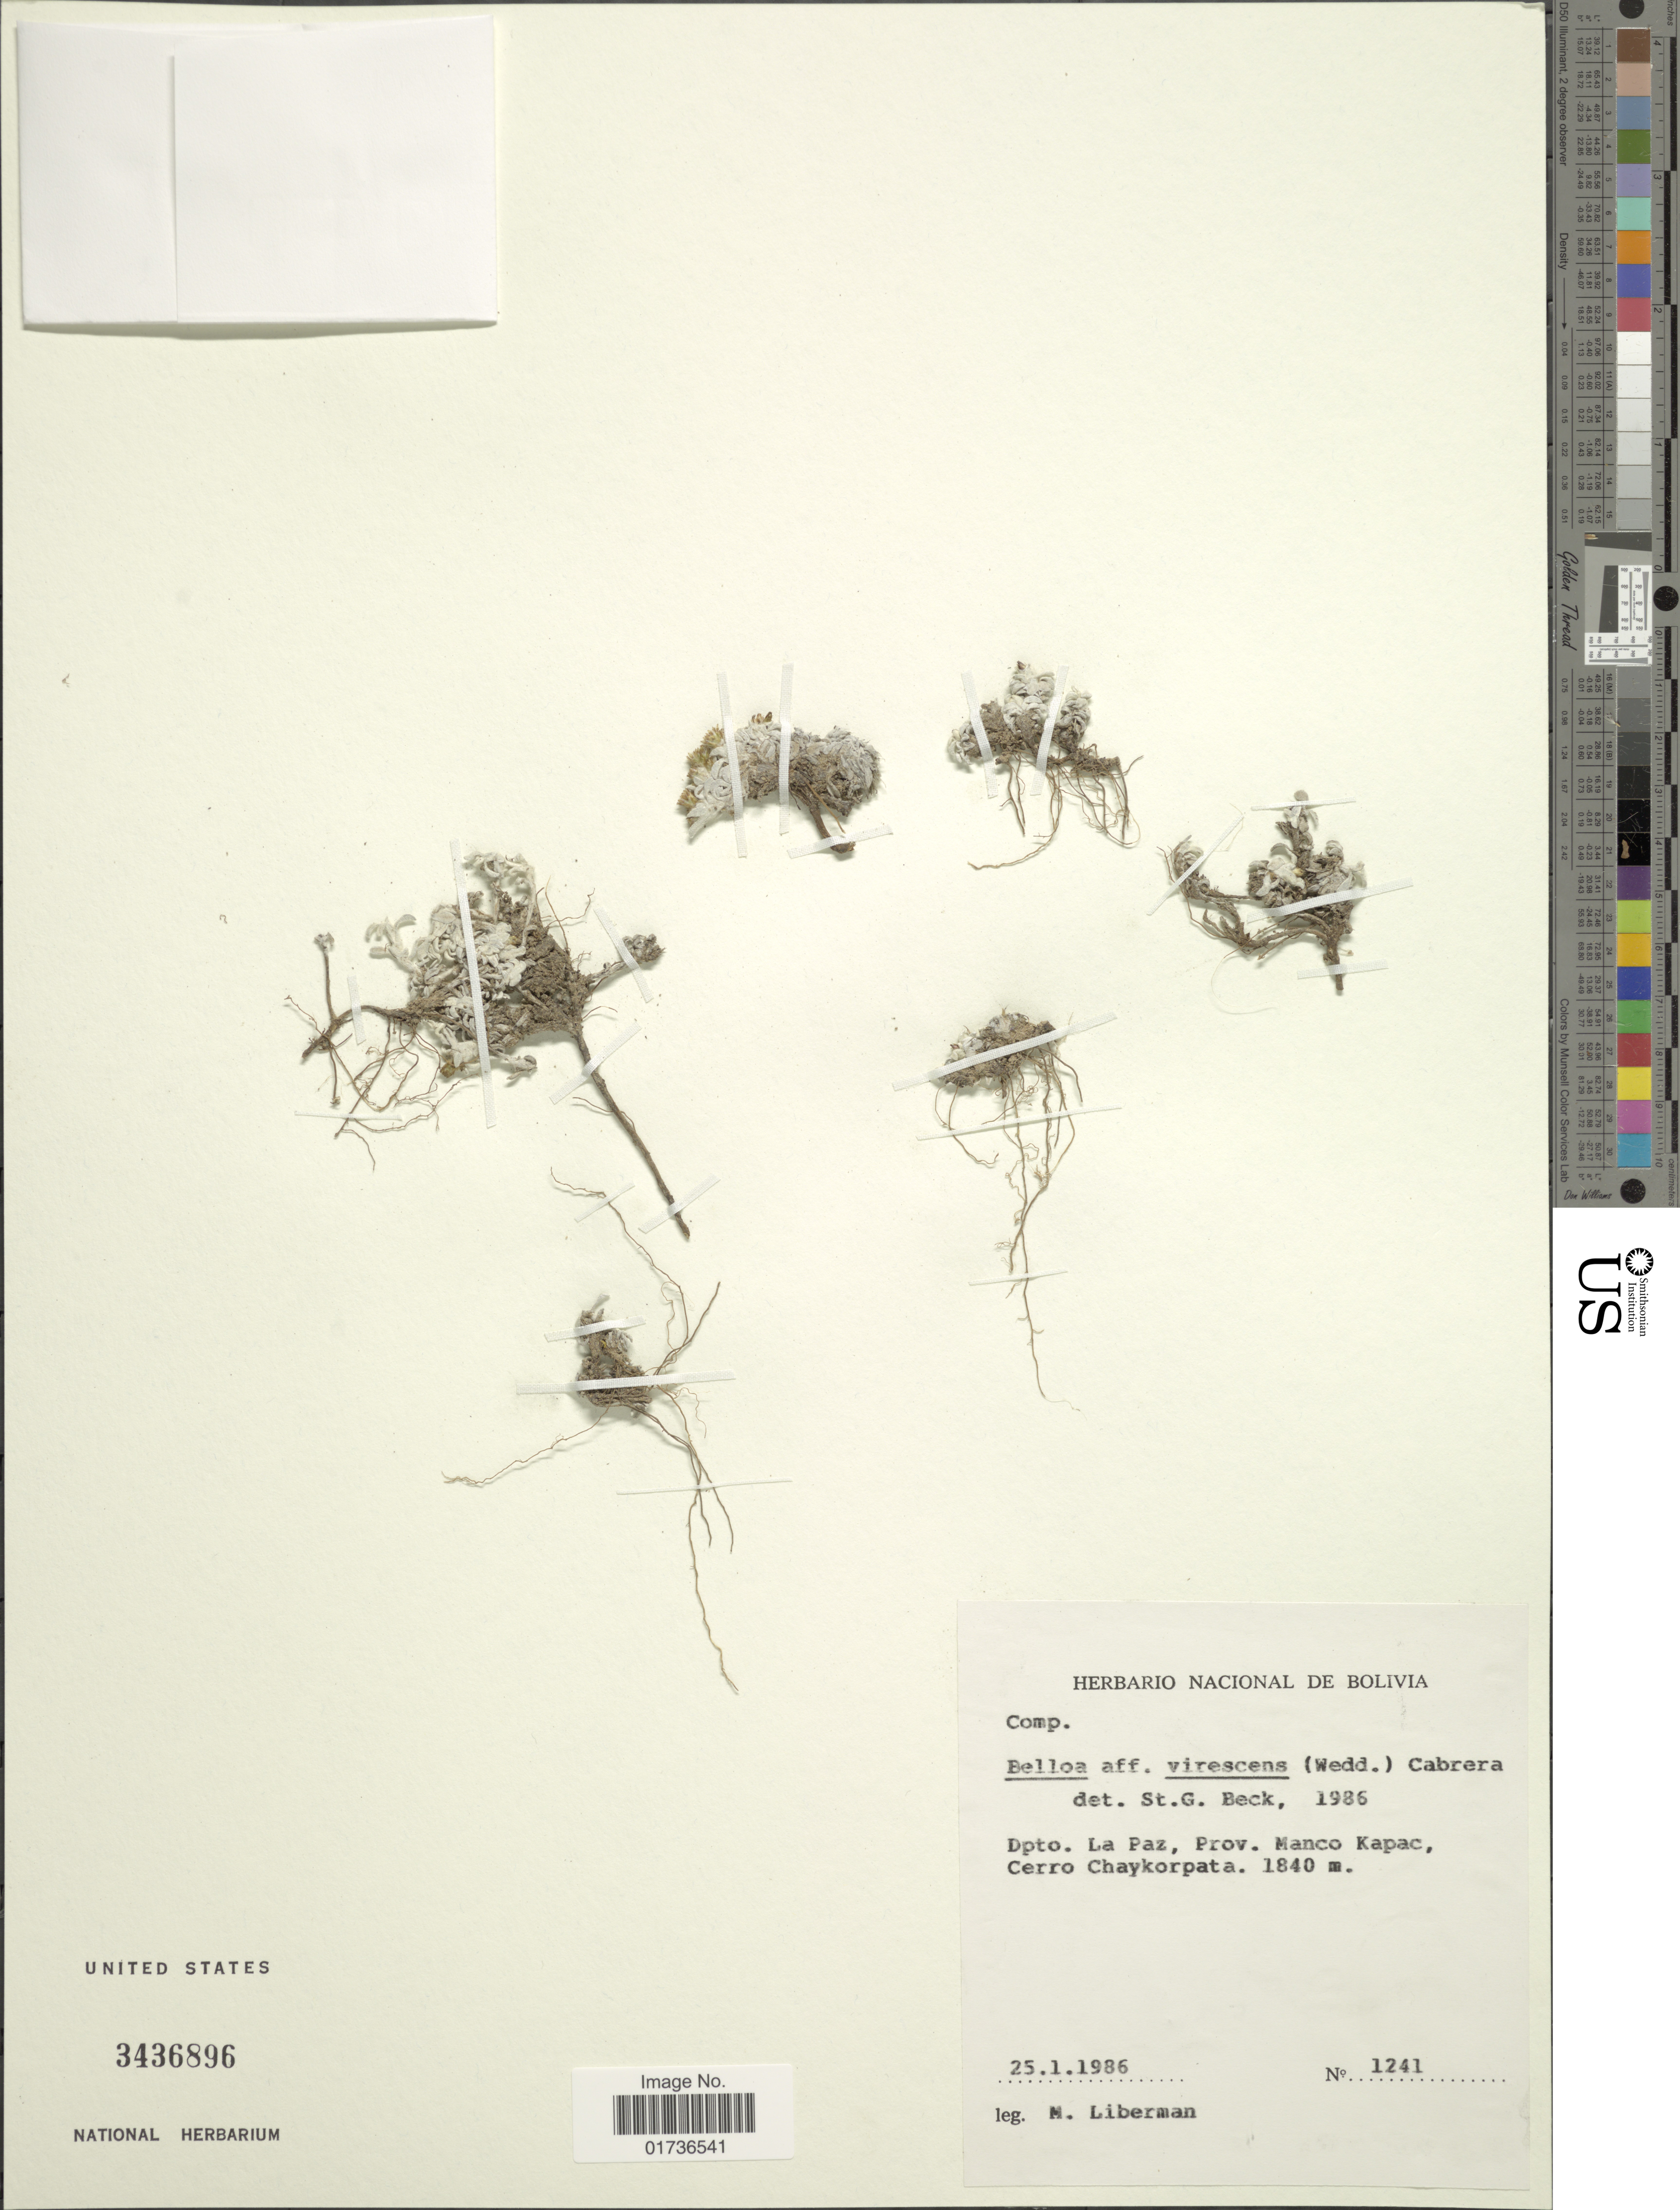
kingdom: Plantae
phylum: Tracheophyta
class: Magnoliopsida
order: Asterales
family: Asteraceae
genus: Belloa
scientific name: Belloa virescens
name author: (Wedd.) Cabrera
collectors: M. Liberman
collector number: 1241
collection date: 1986-01-25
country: Bolivia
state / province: La Paz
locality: Depto La Paz, Prv. Manco Kapac, Cerro Chaykorpata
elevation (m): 1840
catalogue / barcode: US 3436896